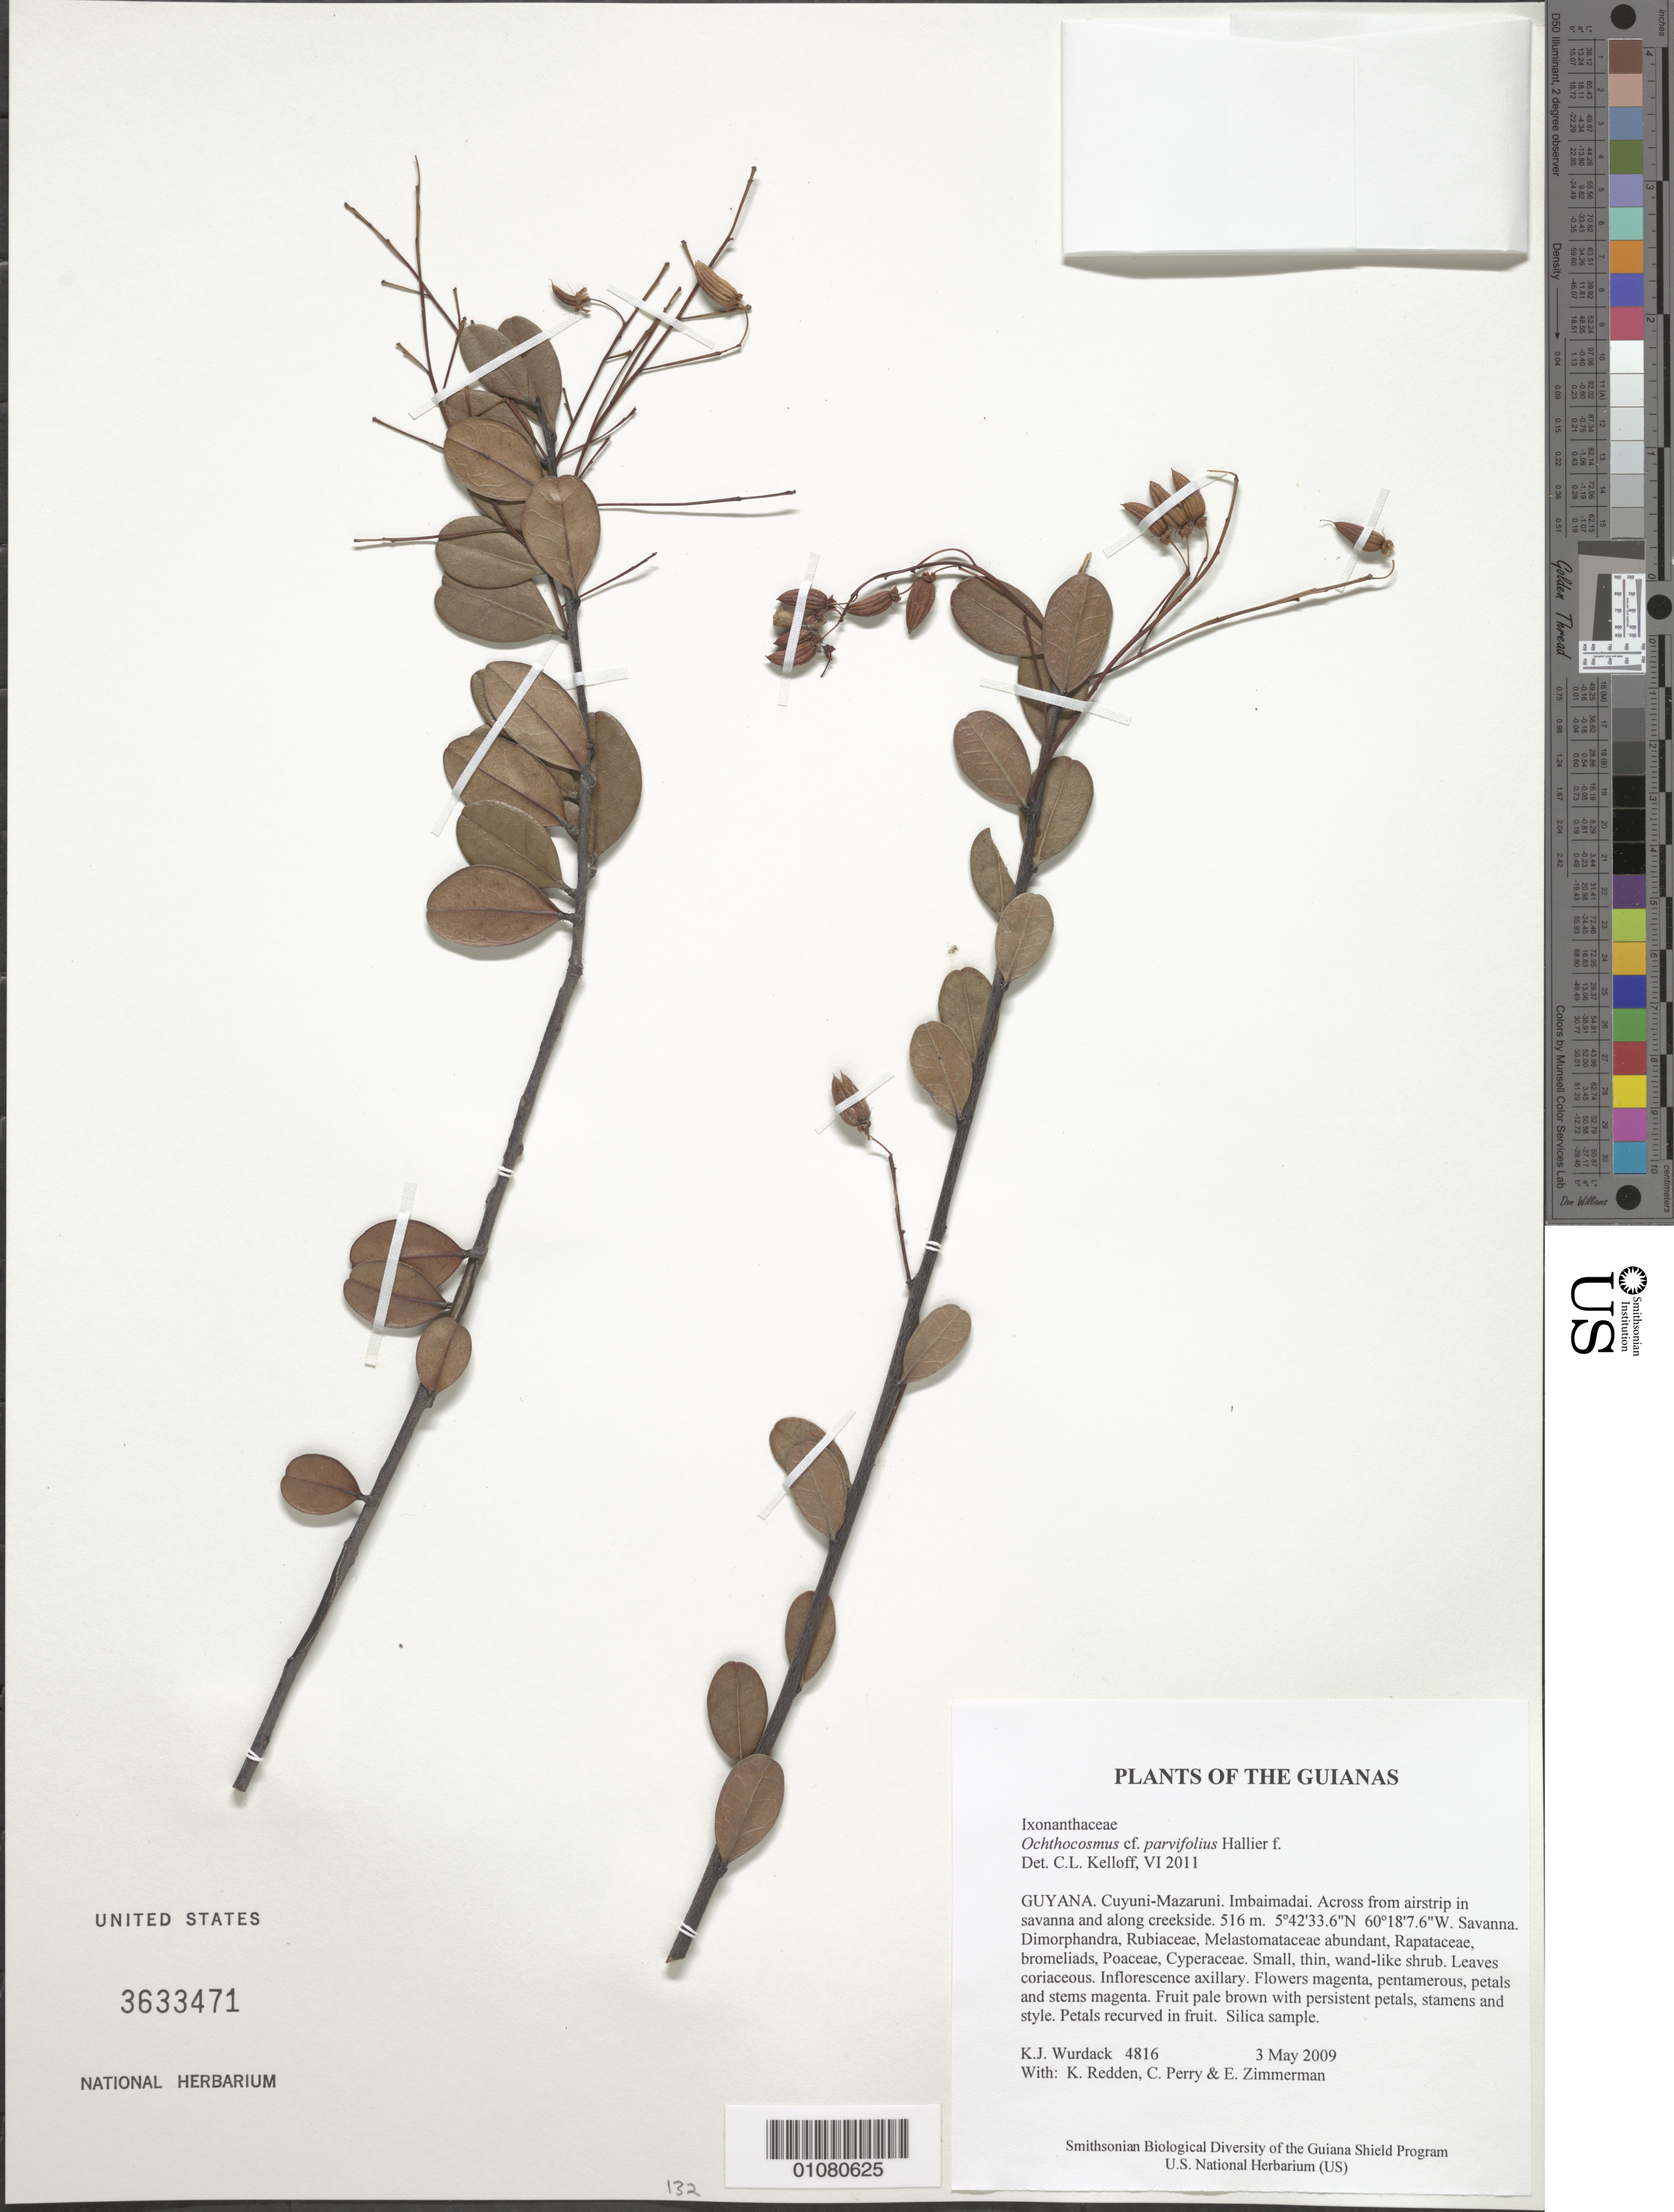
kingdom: Plantae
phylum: Tracheophyta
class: Magnoliopsida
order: Malpighiales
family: Ixonanthaceae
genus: Ochthocosmus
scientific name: Ochthocosmus parvifolius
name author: Hallier f.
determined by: Kelloff, Carol L., (US), Smithsonian Institution - National Museum of Natural History (UNITED STATES)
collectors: K. Wurdack, K. M. Redden, C. Perry & E. Zimmerman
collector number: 4816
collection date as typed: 3 May 2009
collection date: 2009-05-03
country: Guyana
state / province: Cuyuni-Mazaruni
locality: Imbaimadai. Across from airstrip in savanna and along creekside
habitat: Savanna. Dimorphandra, Rubiaceae, Melastomataceae abundant, Rapataceae, bromeliads, Poaceae, Cyperaceae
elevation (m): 516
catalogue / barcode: US 3633471